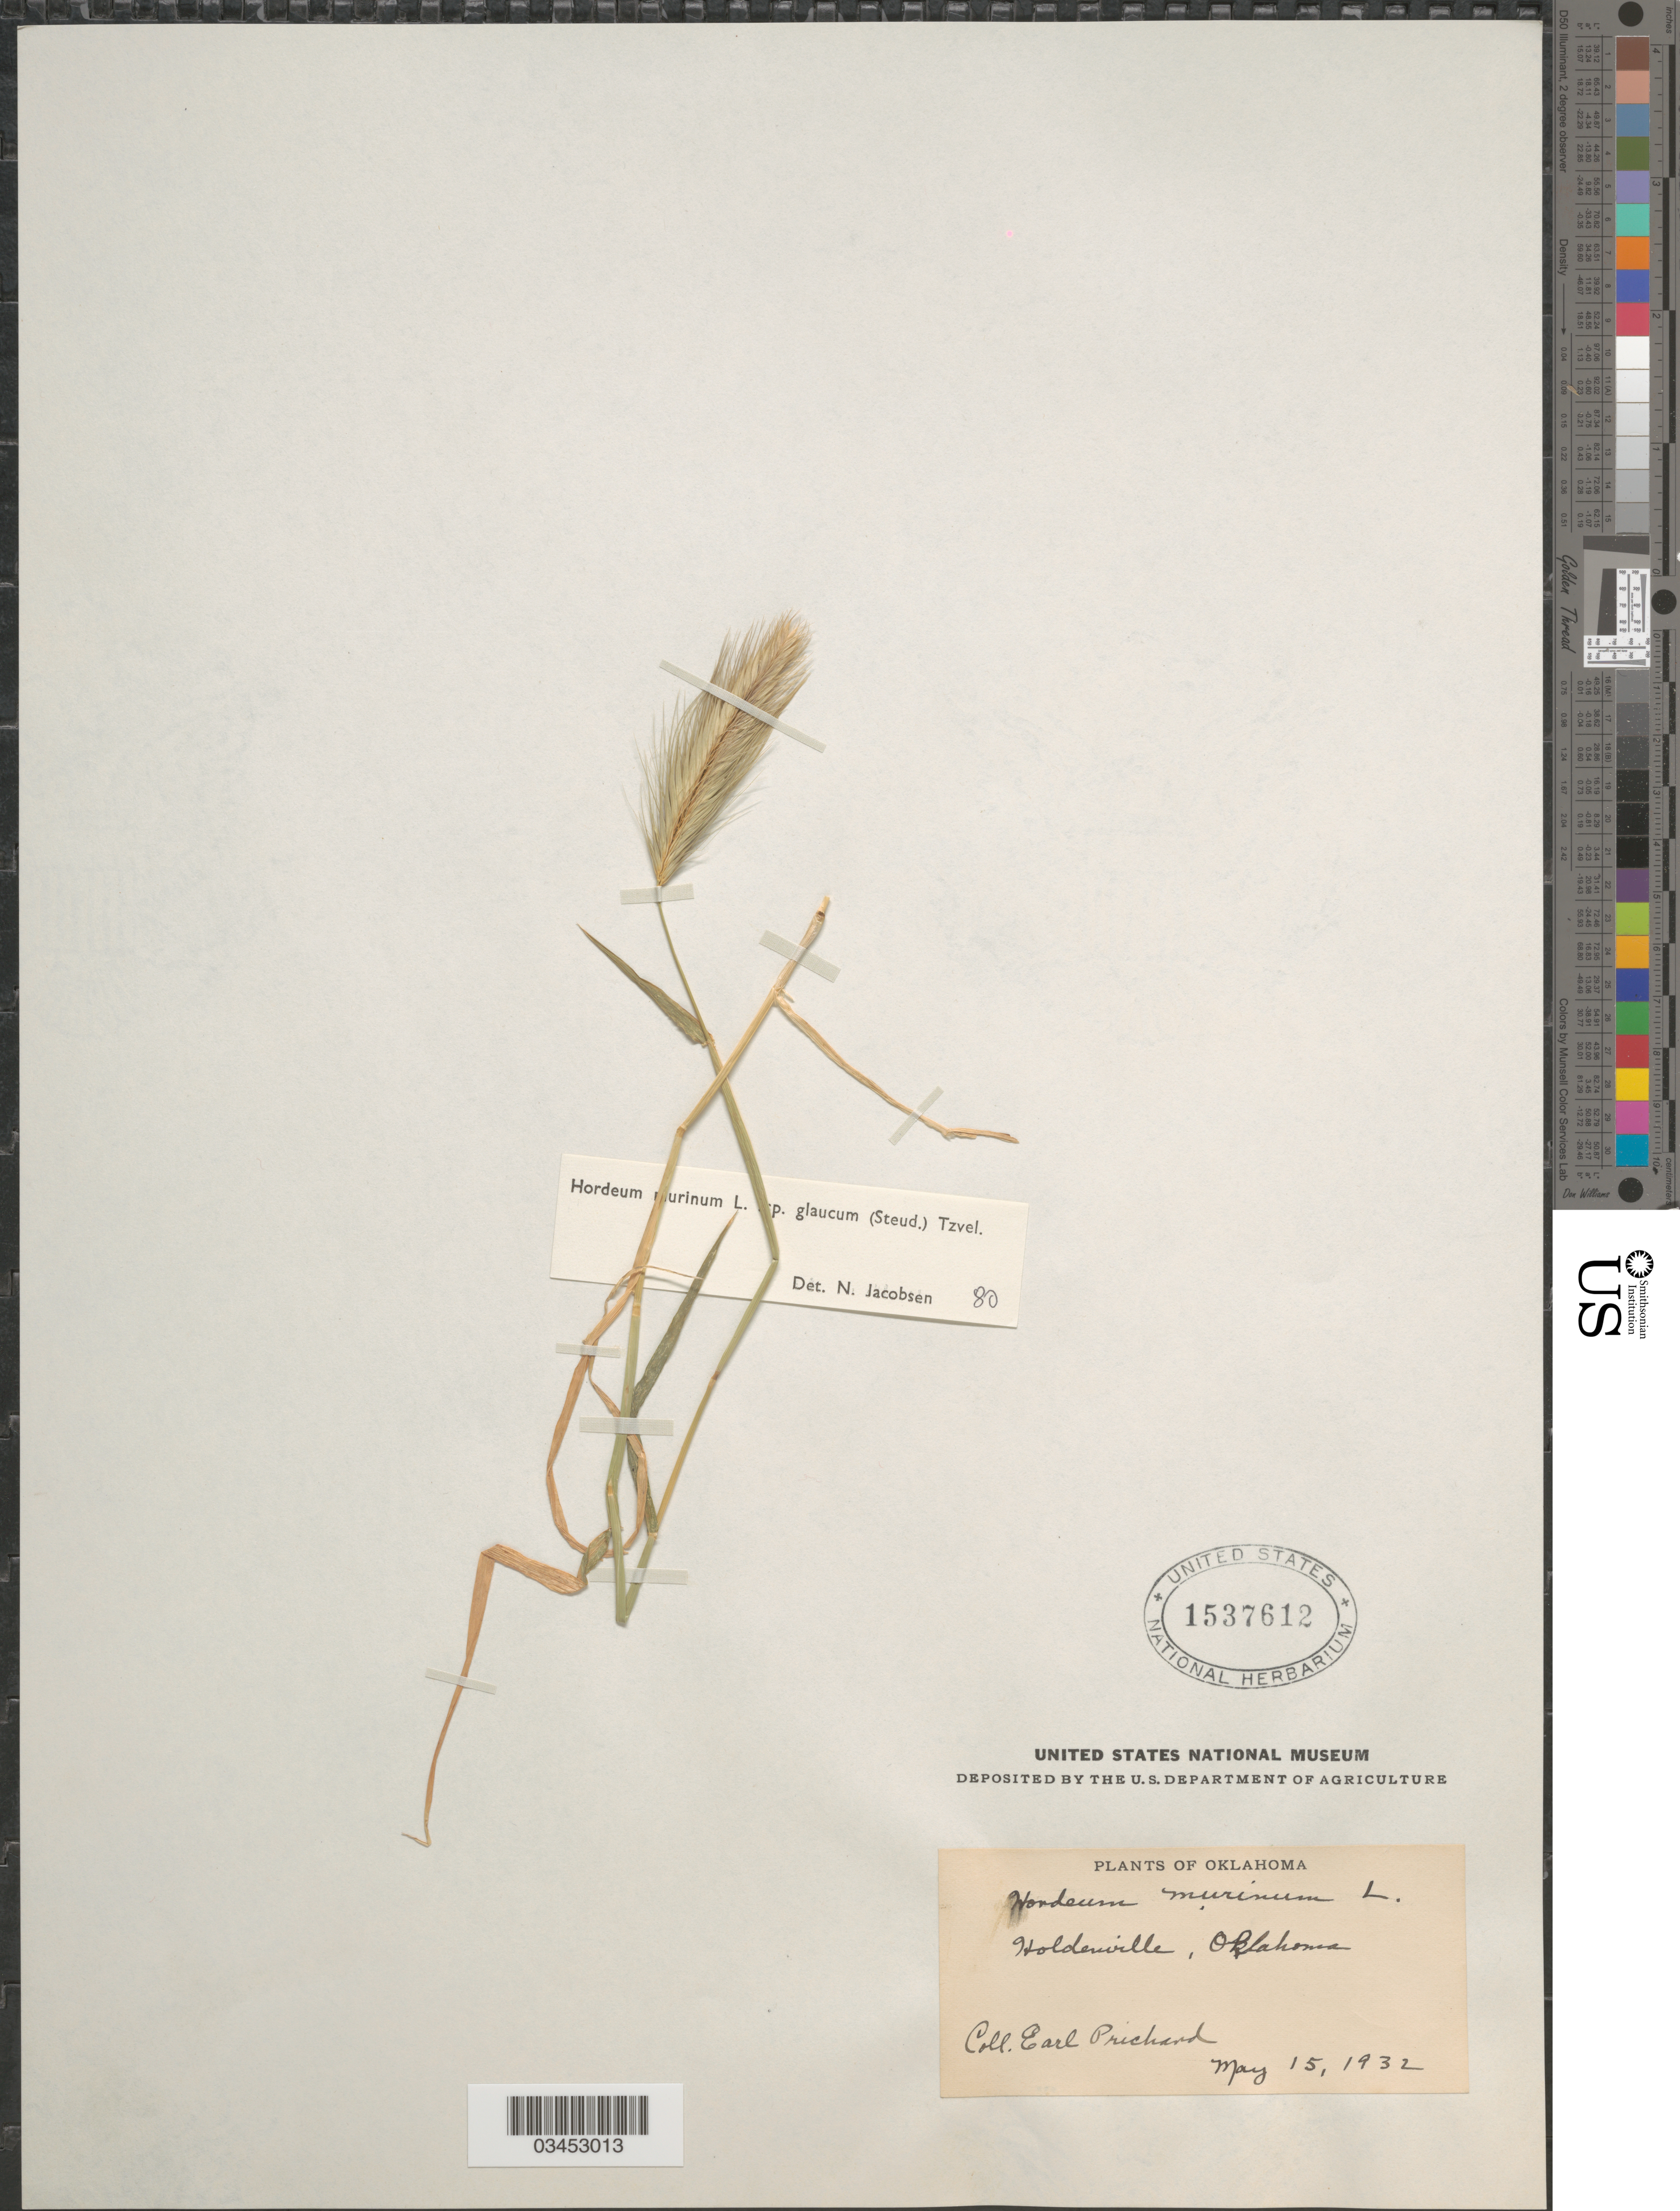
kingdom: Plantae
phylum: Tracheophyta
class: Liliopsida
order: Poales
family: Poaceae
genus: Hordeum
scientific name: Hordeum murinum subsp. glaucum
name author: (Steud.) Tzvelev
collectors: E. Prichard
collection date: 1932-05-15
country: United States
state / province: Oklahoma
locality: Holdenville.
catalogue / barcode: US 1537612